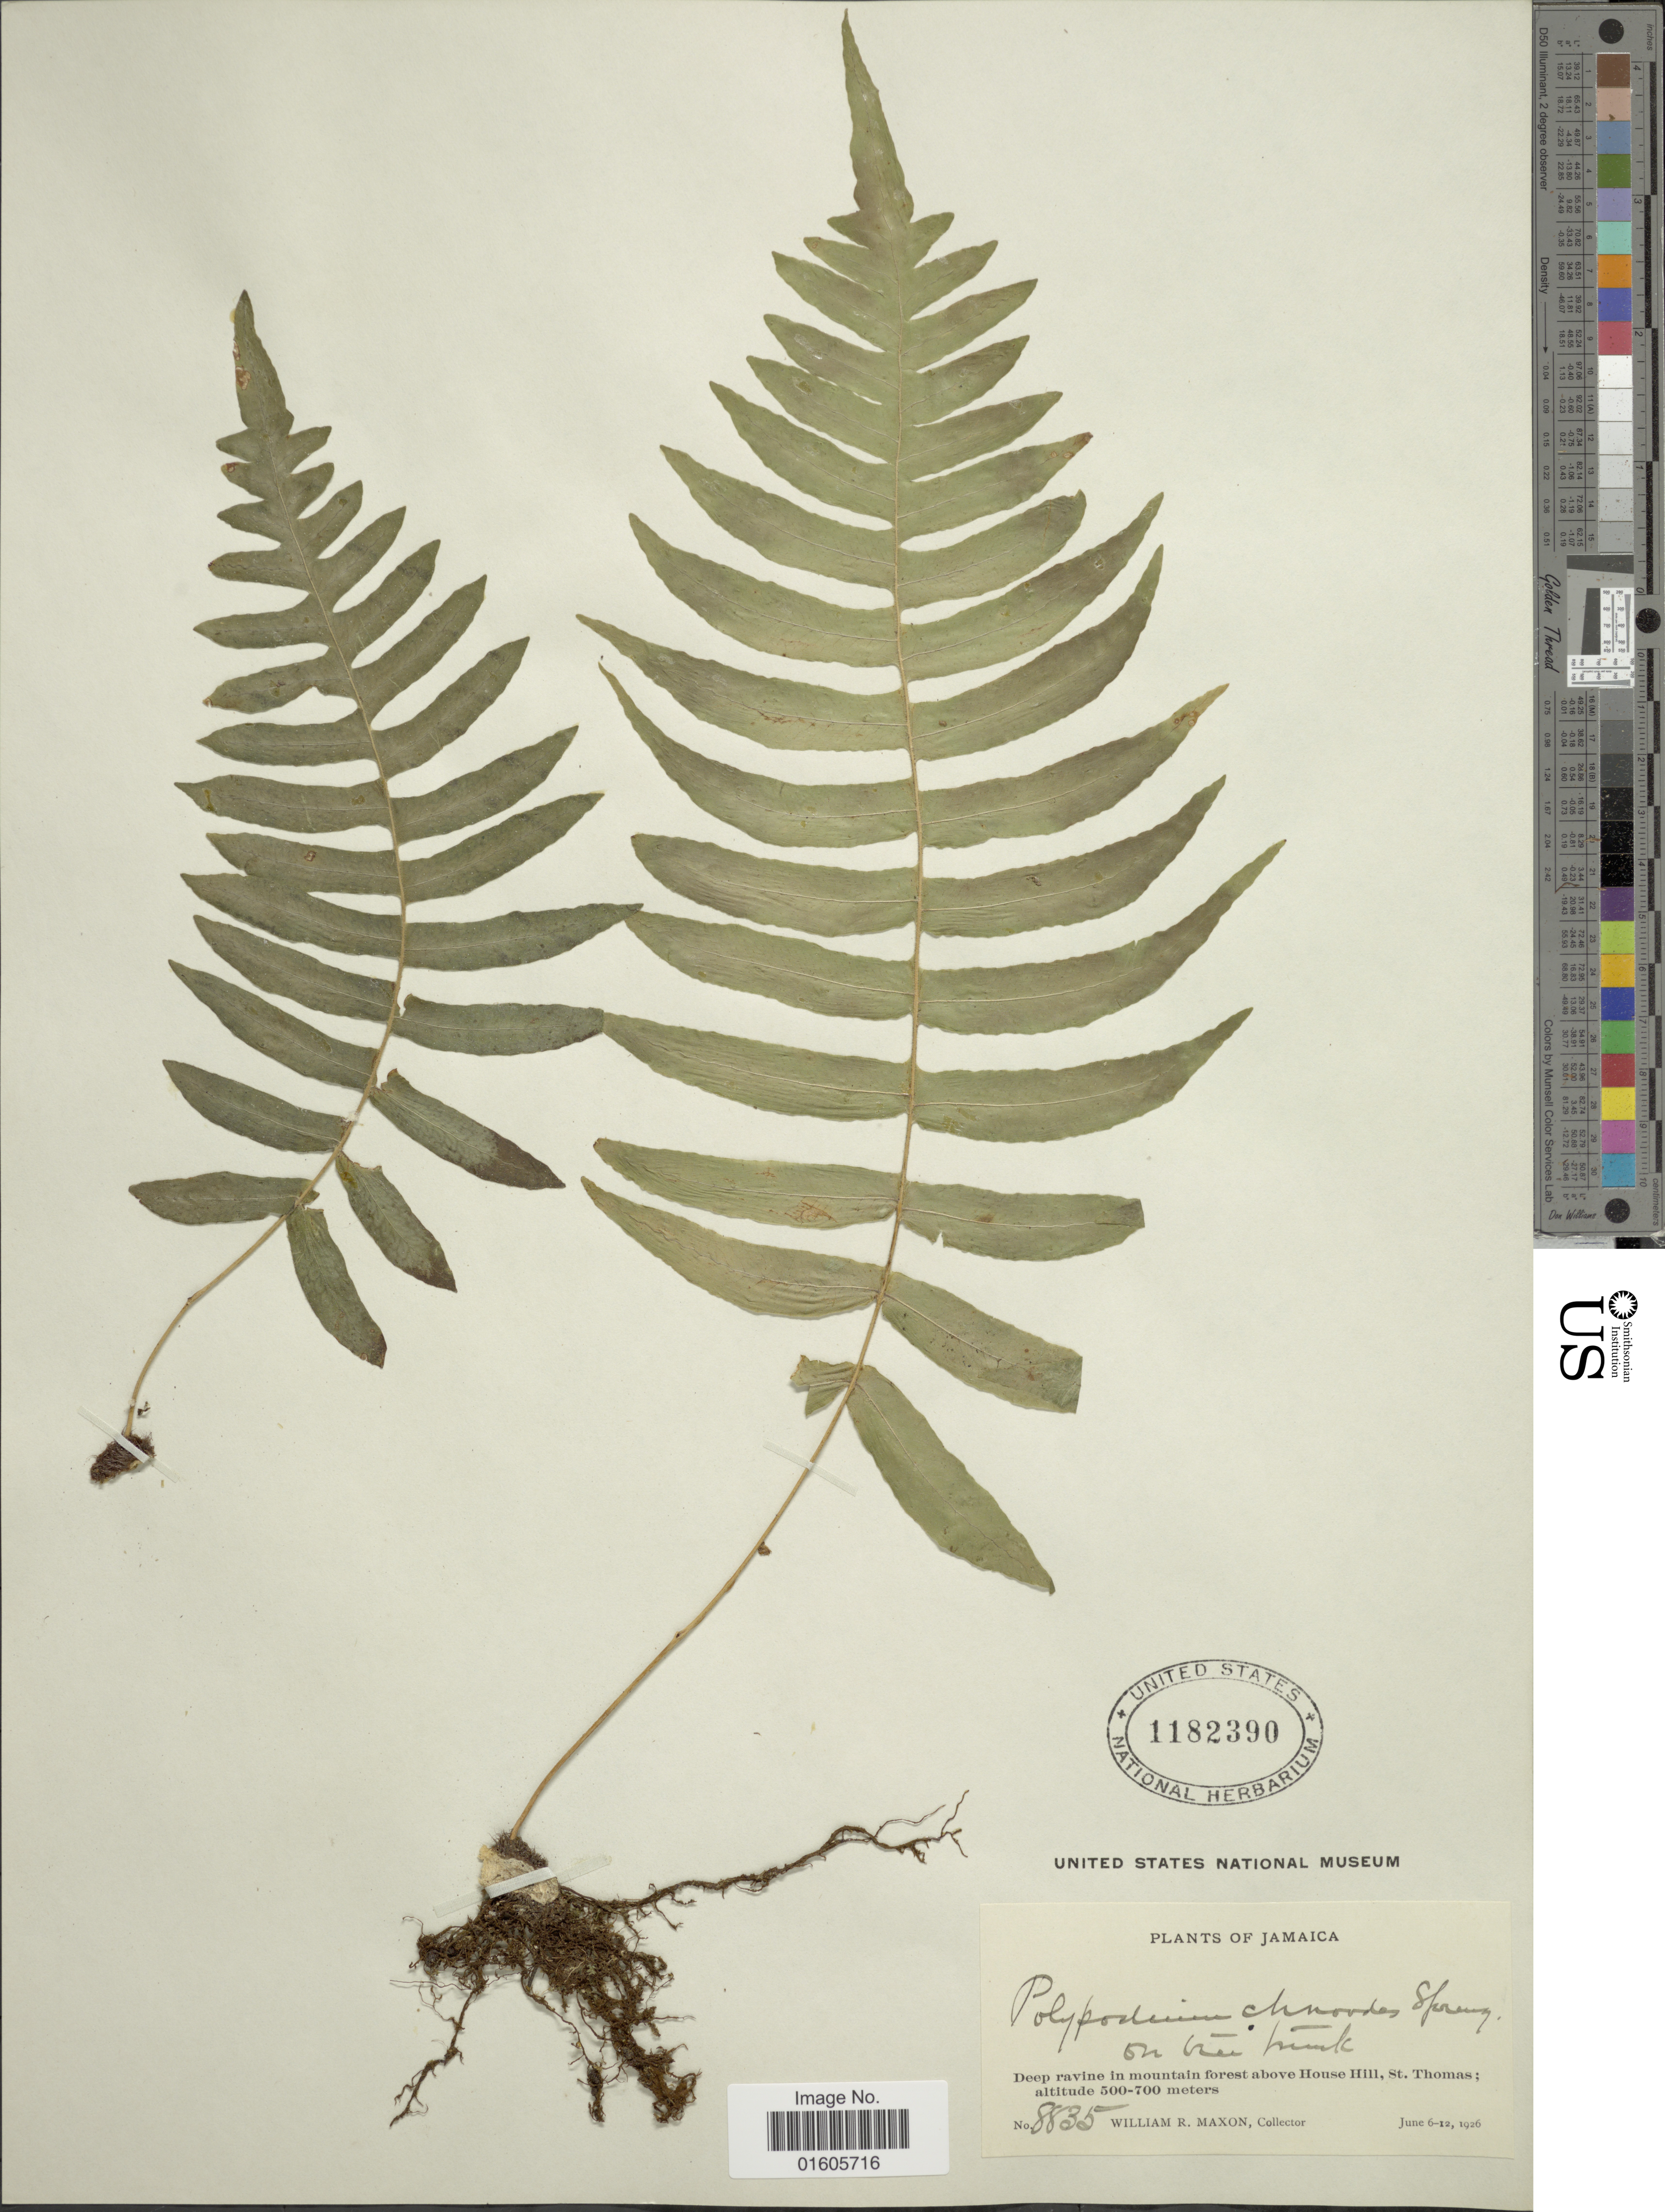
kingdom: Plantae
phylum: Tracheophyta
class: Polypodiopsida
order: Polypodiales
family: Polypodiaceae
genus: Serpocaulon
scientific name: Serpocaulon dissimile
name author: (L.) A.R. Sm.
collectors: W. R. Maxon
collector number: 8835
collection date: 1926-06-06/1926-06-12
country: Jamaica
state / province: Saint Thomas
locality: Deep ravine in mountain forest above House Hill, St. Thomas.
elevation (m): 500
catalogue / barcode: US 1182390